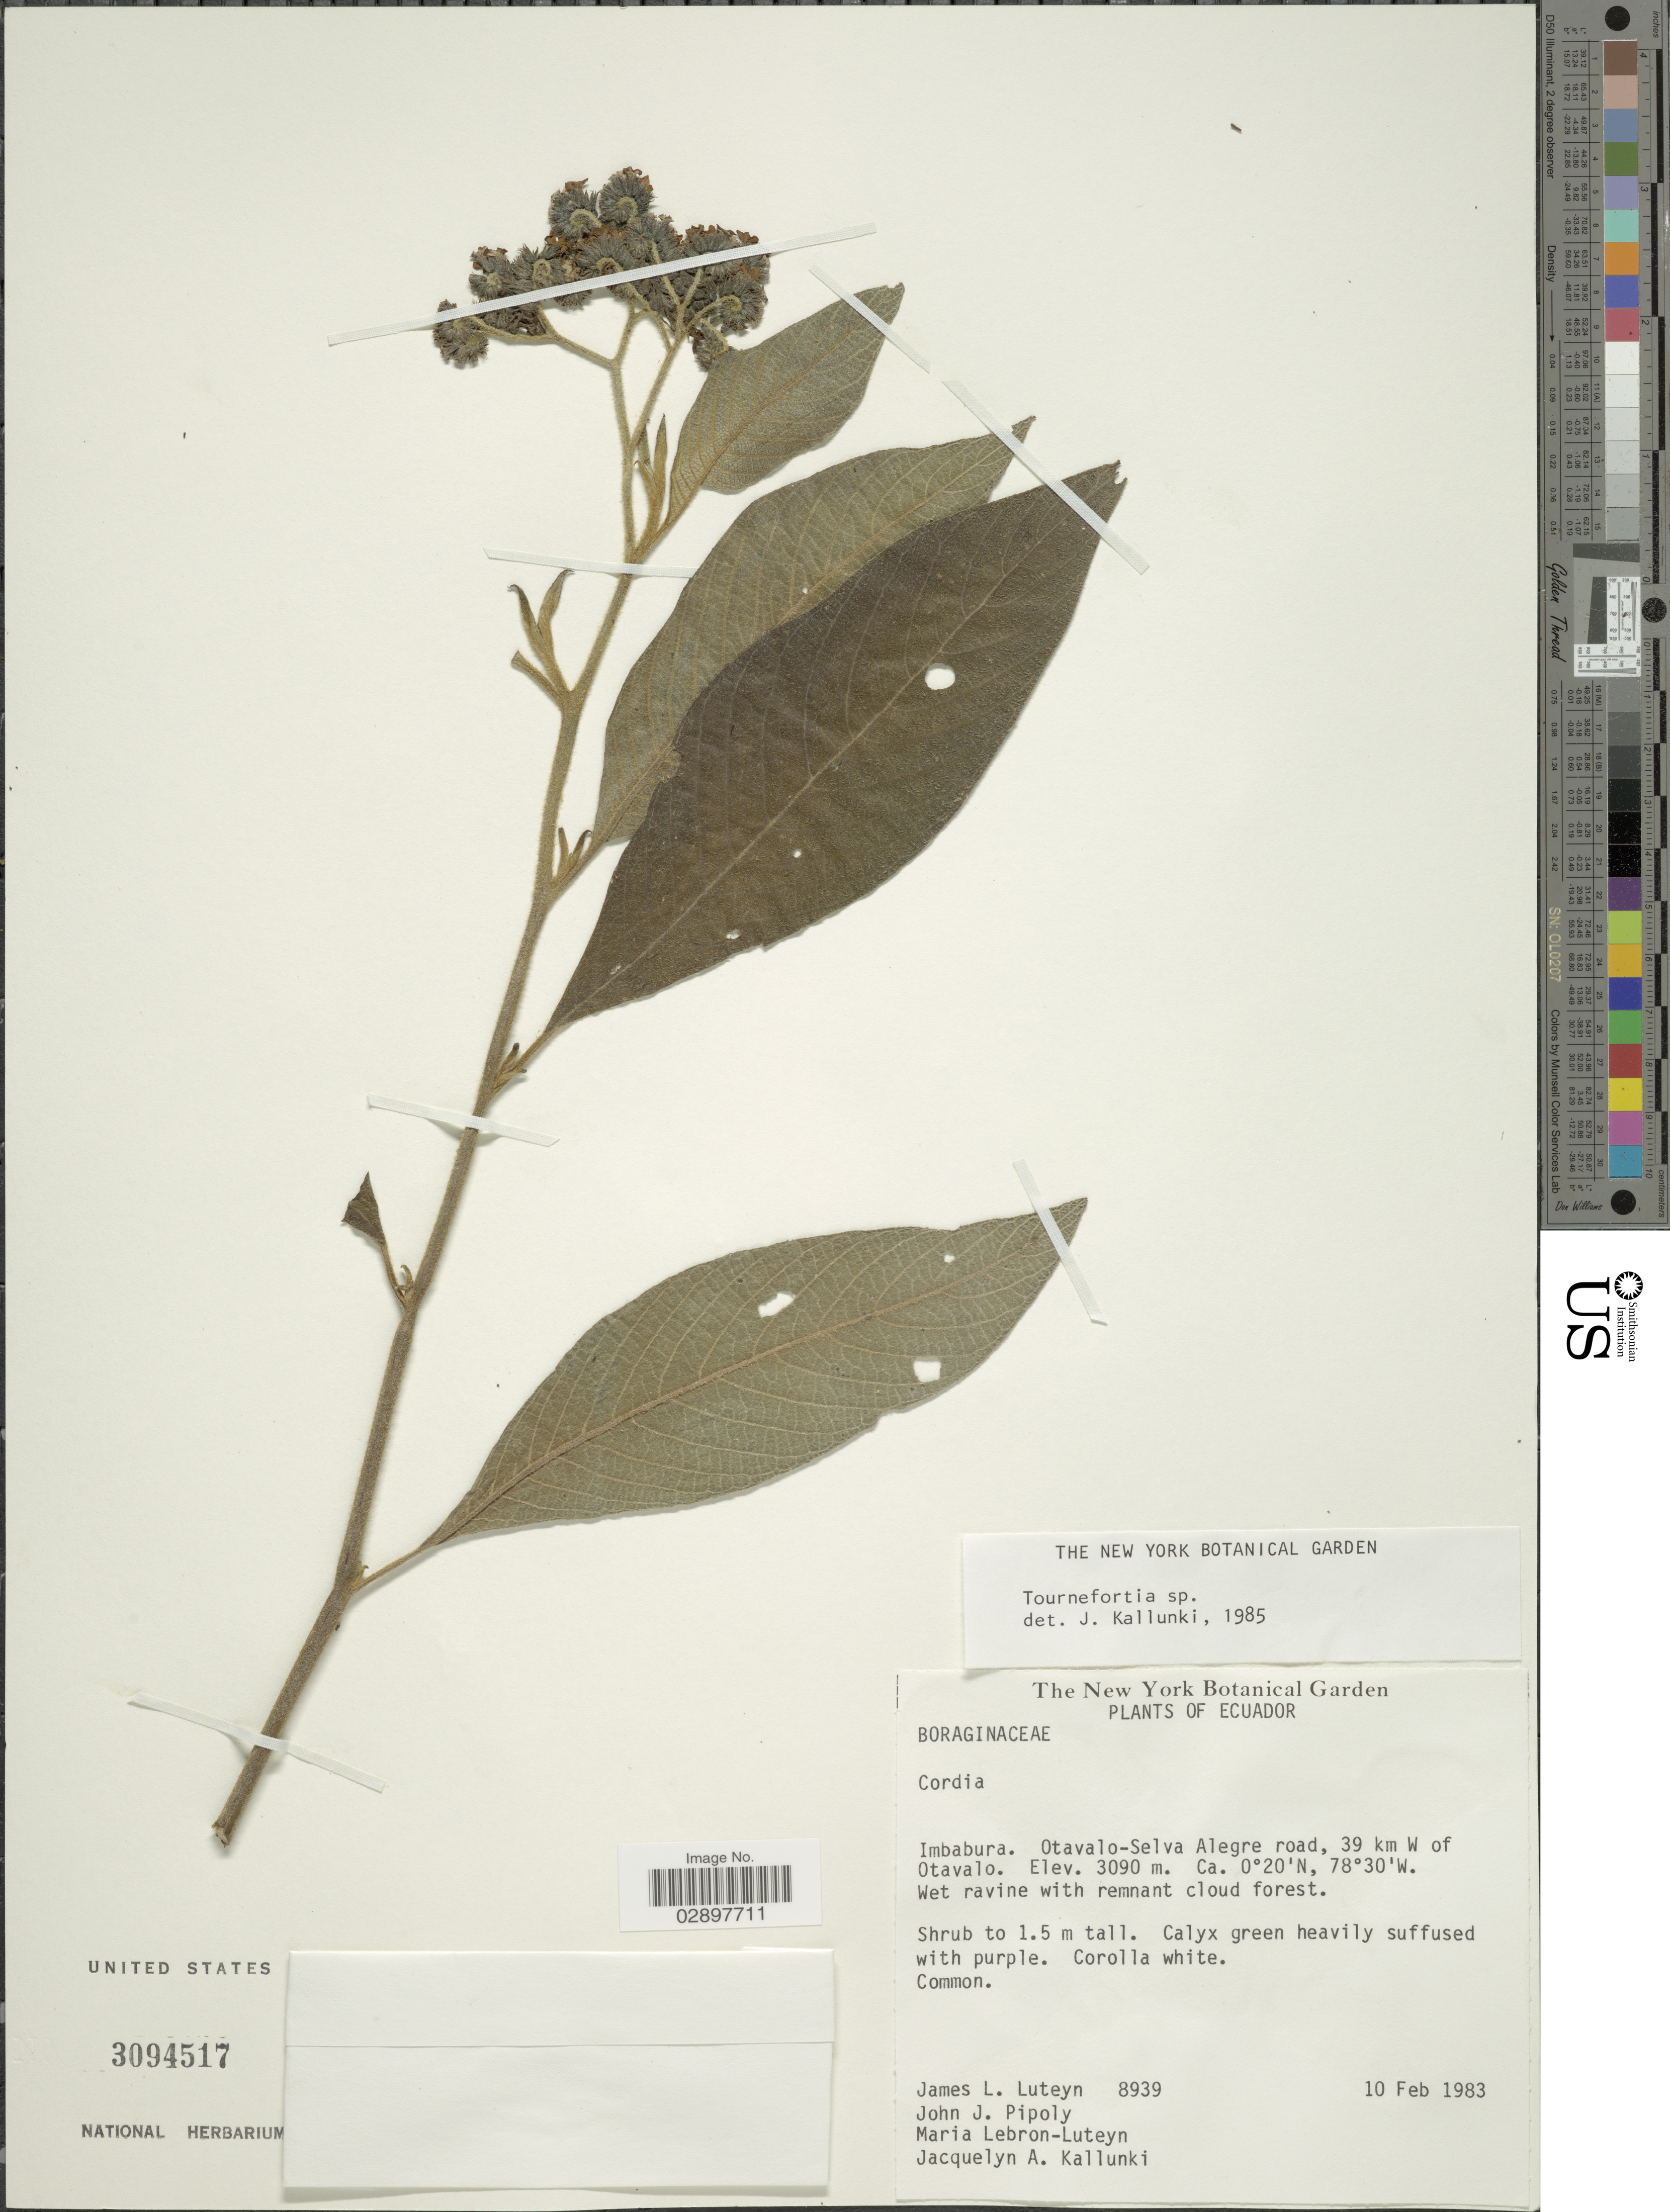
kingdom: Plantae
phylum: Tracheophyta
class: Magnoliopsida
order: Boraginales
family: Heliotropiaceae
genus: Tournefortia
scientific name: Tournefortia sp.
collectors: J. L. Luteyn, J. J. Pipoly, M. L. Lebrón-Luteyn & J. Kallunki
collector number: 8939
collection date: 1983-02-10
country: Ecuador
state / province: Imbabura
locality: Otavalo-Selva Alegre road, 39 km W of Otavalo.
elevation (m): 3090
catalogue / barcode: US 3094517